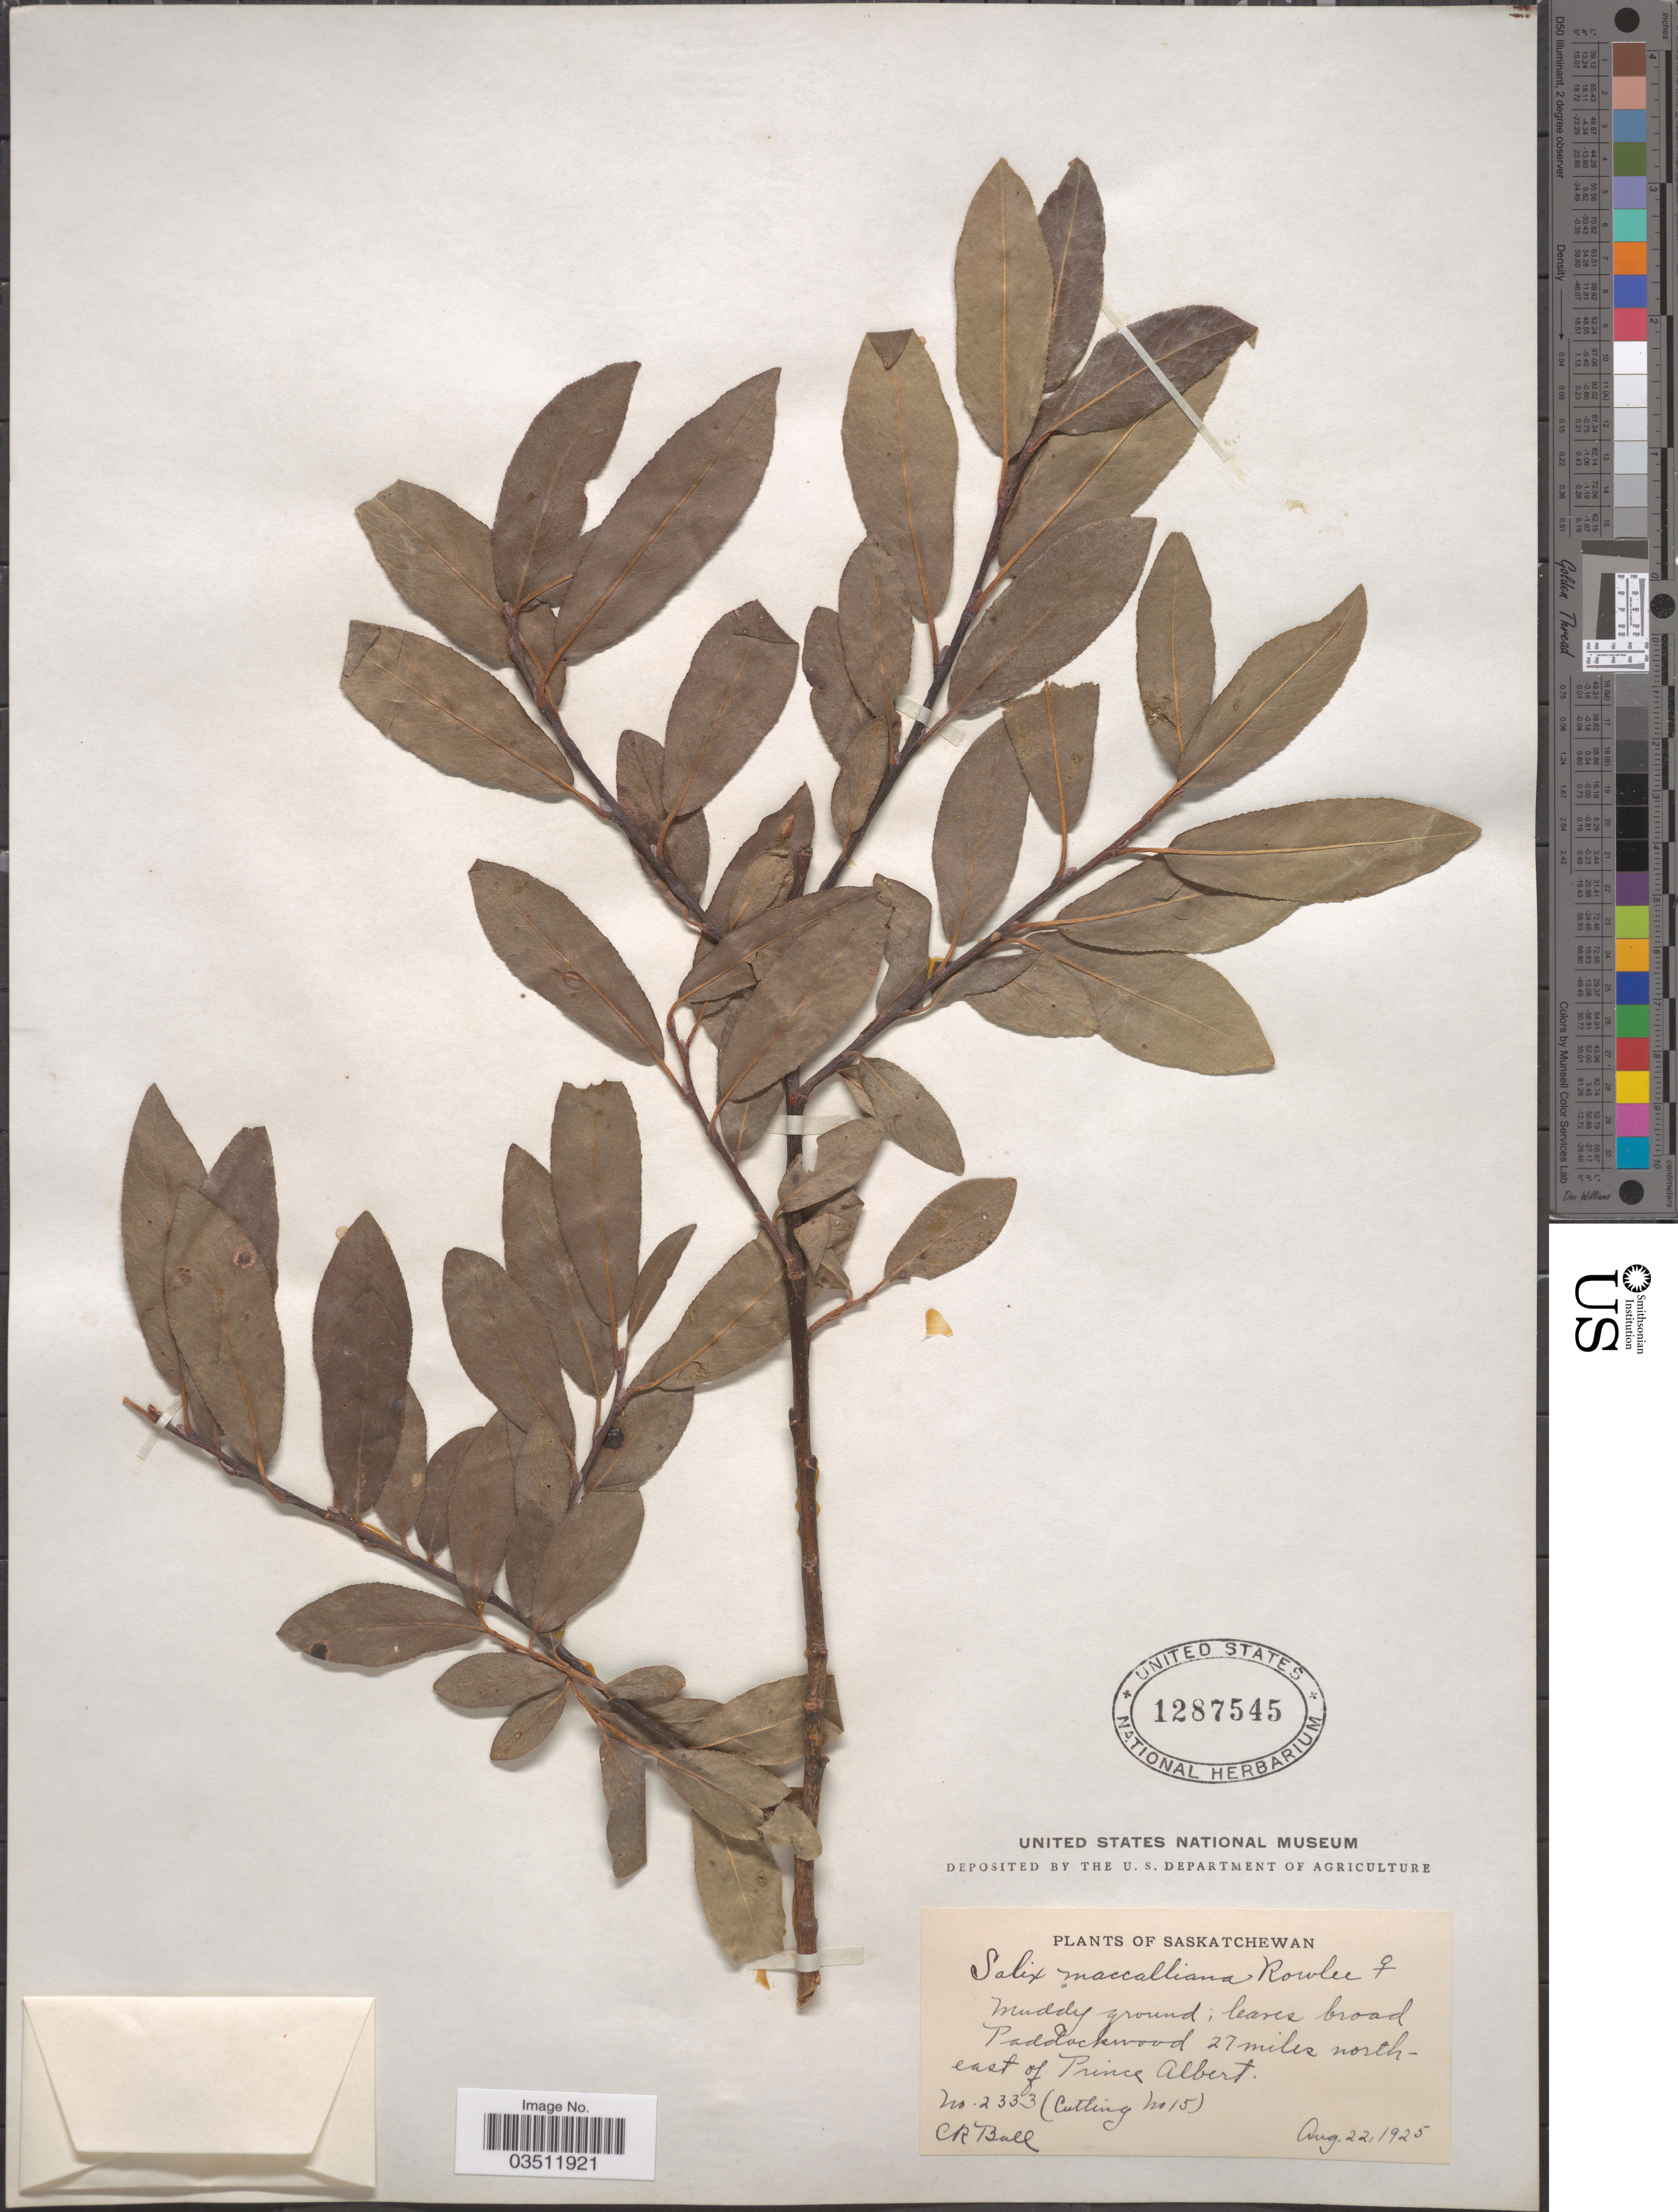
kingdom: Plantae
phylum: Tracheophyta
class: Magnoliopsida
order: Malpighiales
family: Salicaceae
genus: Salix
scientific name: Salix maccalliana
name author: Rowlee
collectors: C. R. Ball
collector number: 2333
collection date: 1925-08-22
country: Canada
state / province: Saskatchewan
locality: Paddockwood 27 miles northeast of Prince Albert.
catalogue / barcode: US 1287545